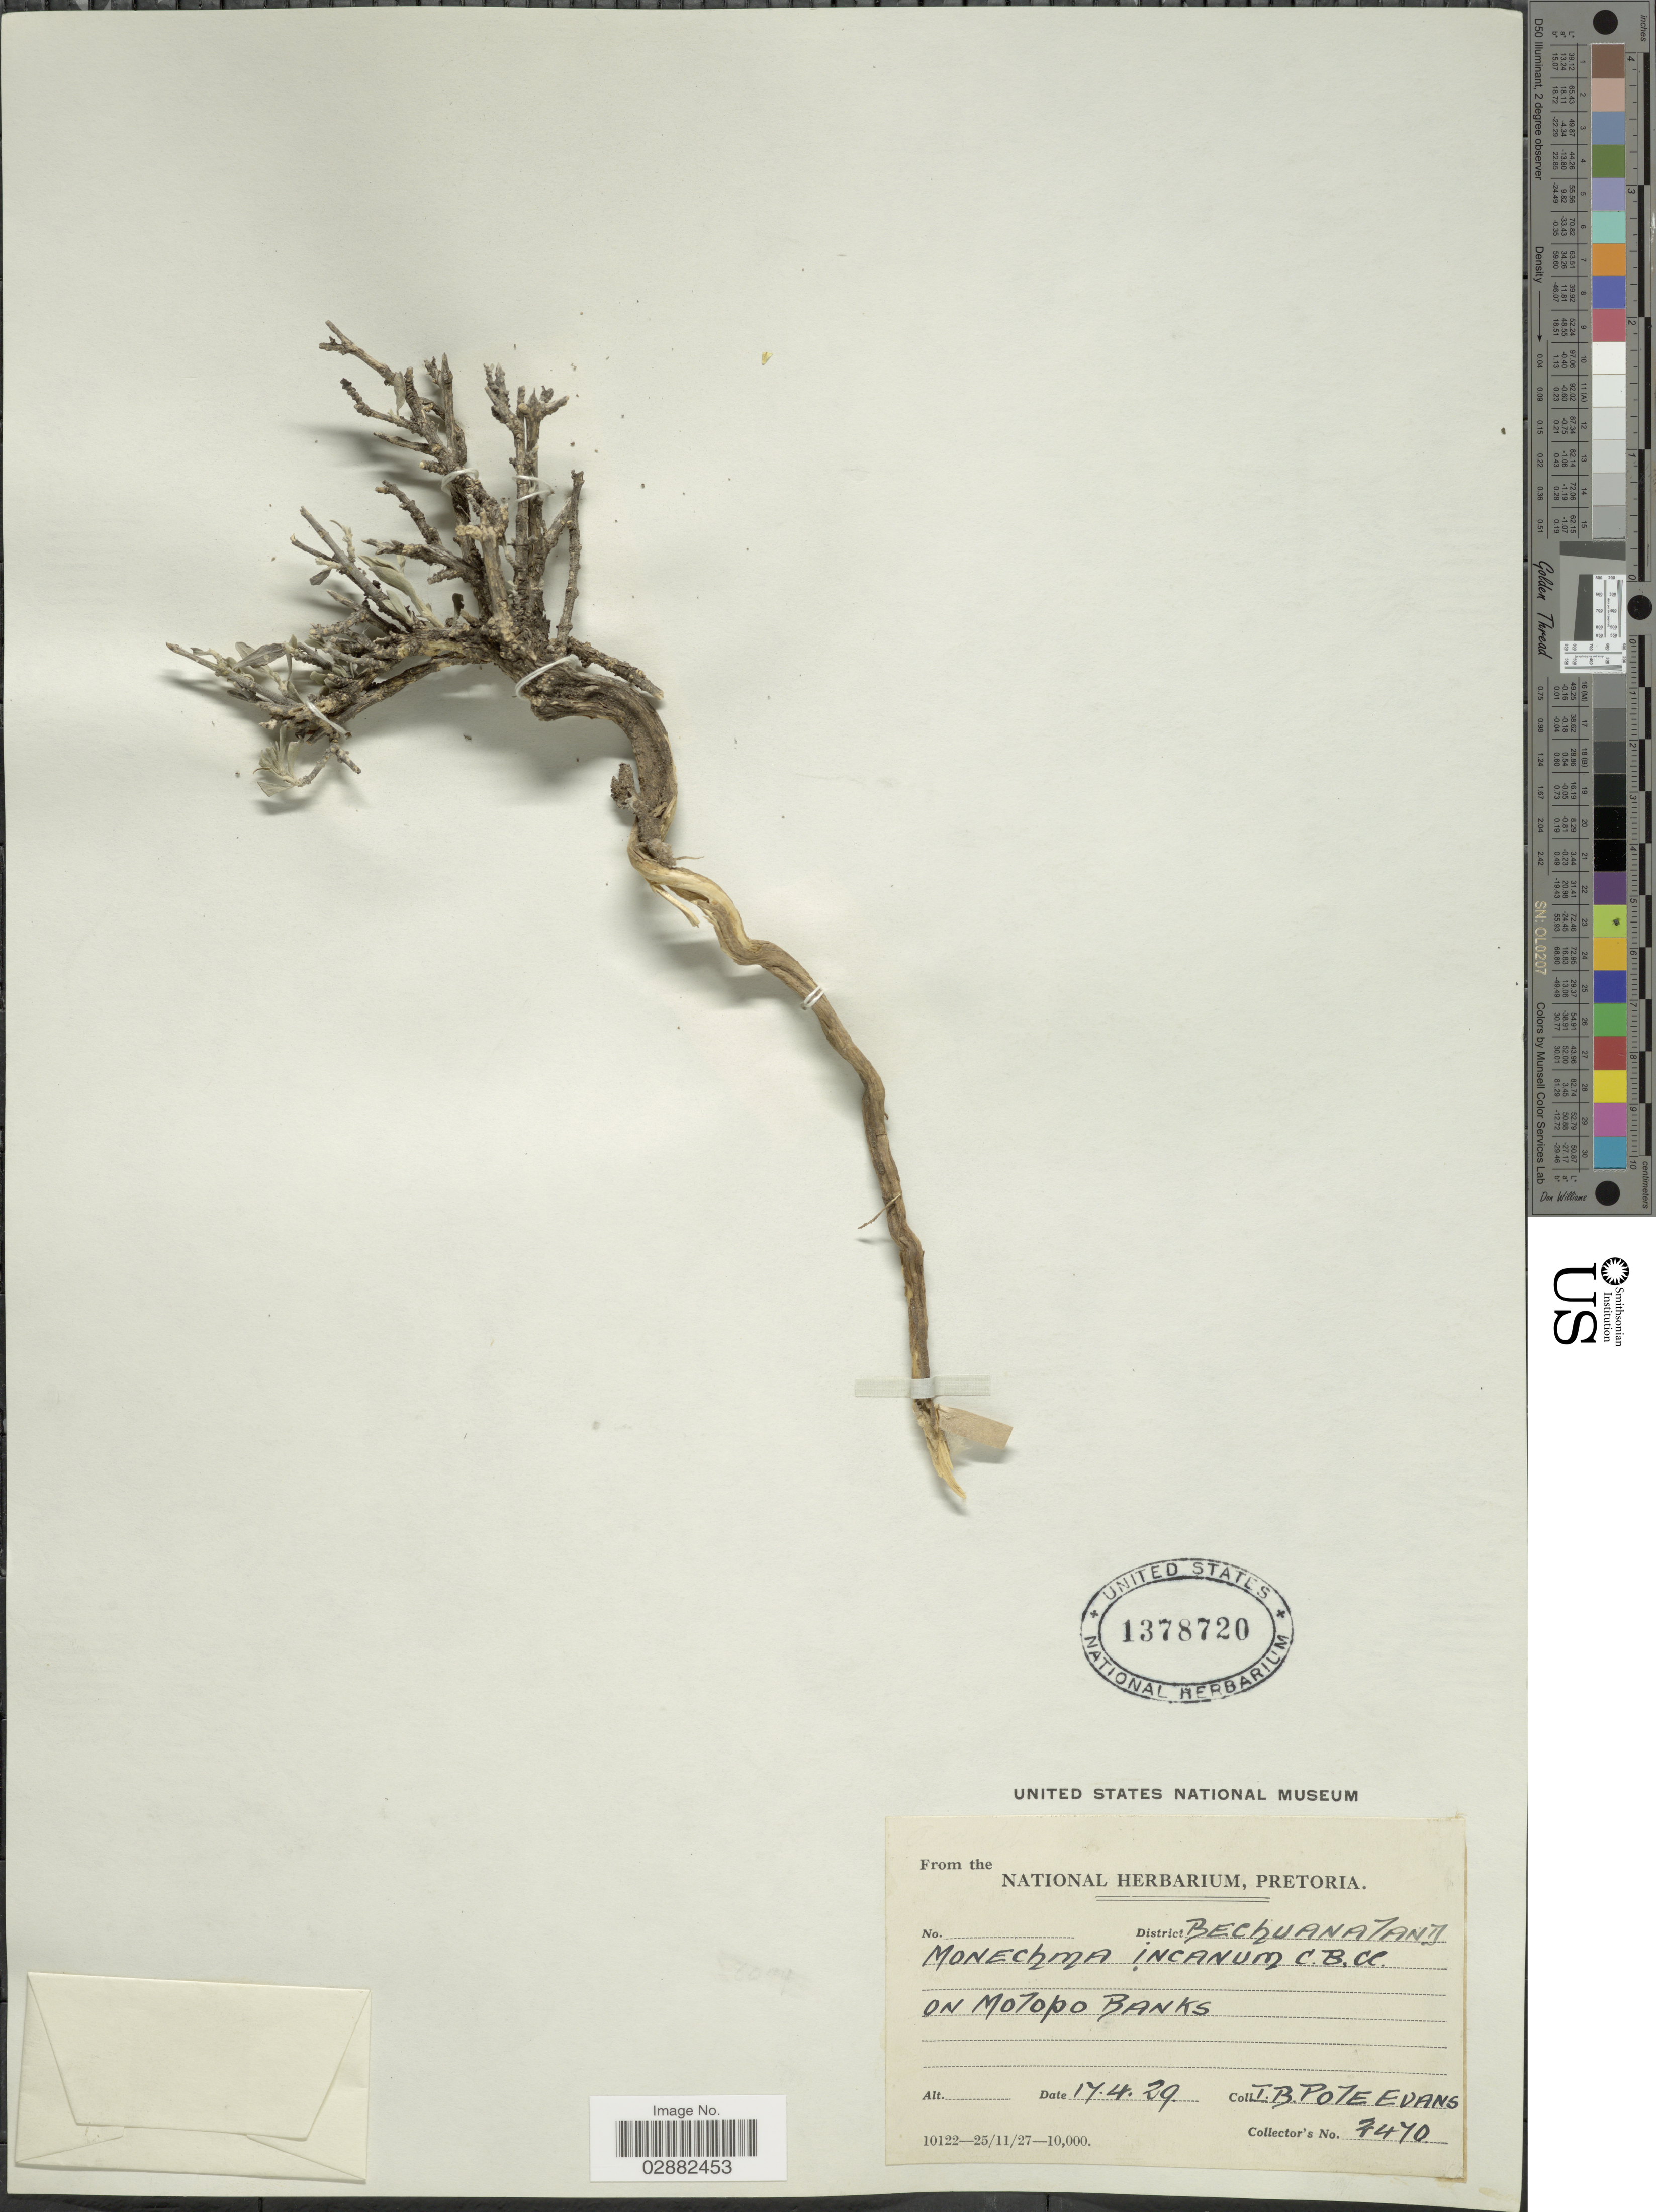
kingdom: Plantae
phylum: Tracheophyta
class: Magnoliopsida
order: Lamiales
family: Acanthaceae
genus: Justicia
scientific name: Justicia incana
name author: (Nees) T. Anderson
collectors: I. B. Pole-Evans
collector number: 2470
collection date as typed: Transcribed d/m/y: 17/4/29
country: South Africa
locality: Bechuanaland. On Molopo Banks.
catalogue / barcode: US 1378720